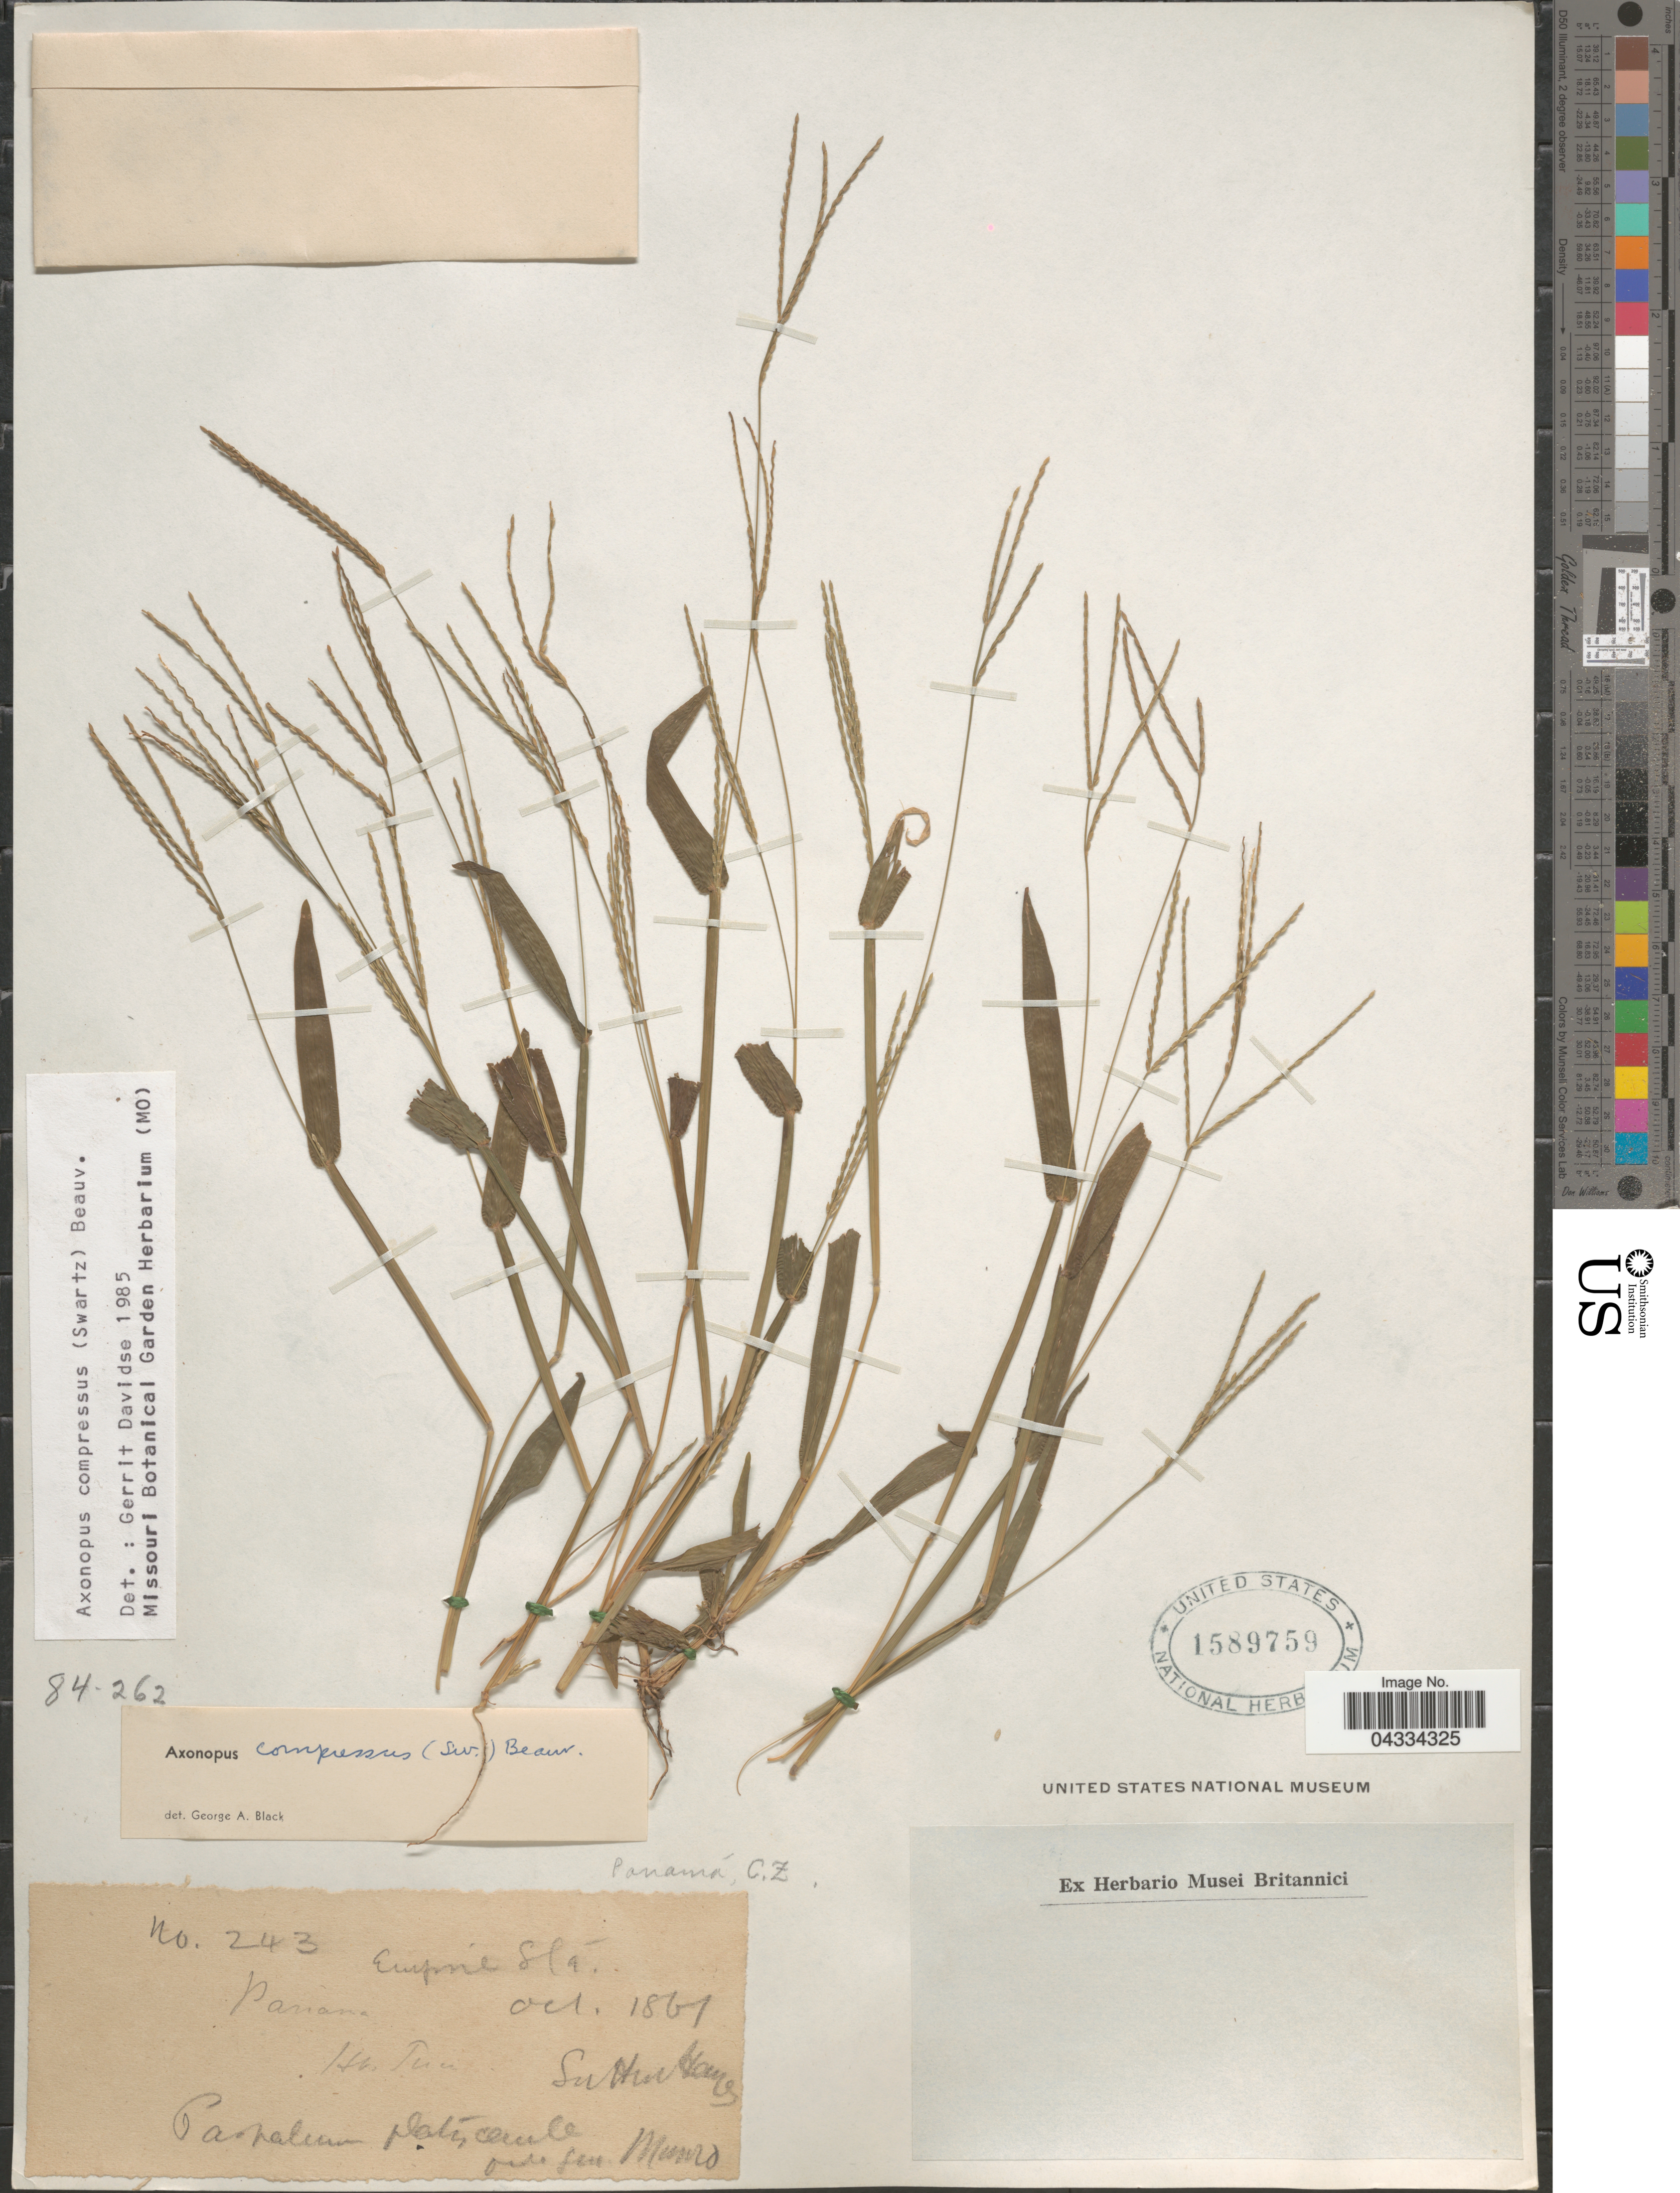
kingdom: Plantae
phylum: Tracheophyta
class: Liliopsida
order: Poales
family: Poaceae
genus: Axonopus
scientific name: Axonopus compressus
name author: (Sw.) P. Beauv.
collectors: -. Sutherland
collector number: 243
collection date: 1861-10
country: Panama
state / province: Colón / Panamá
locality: Empire Sta. C.Z.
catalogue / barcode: US 1589759